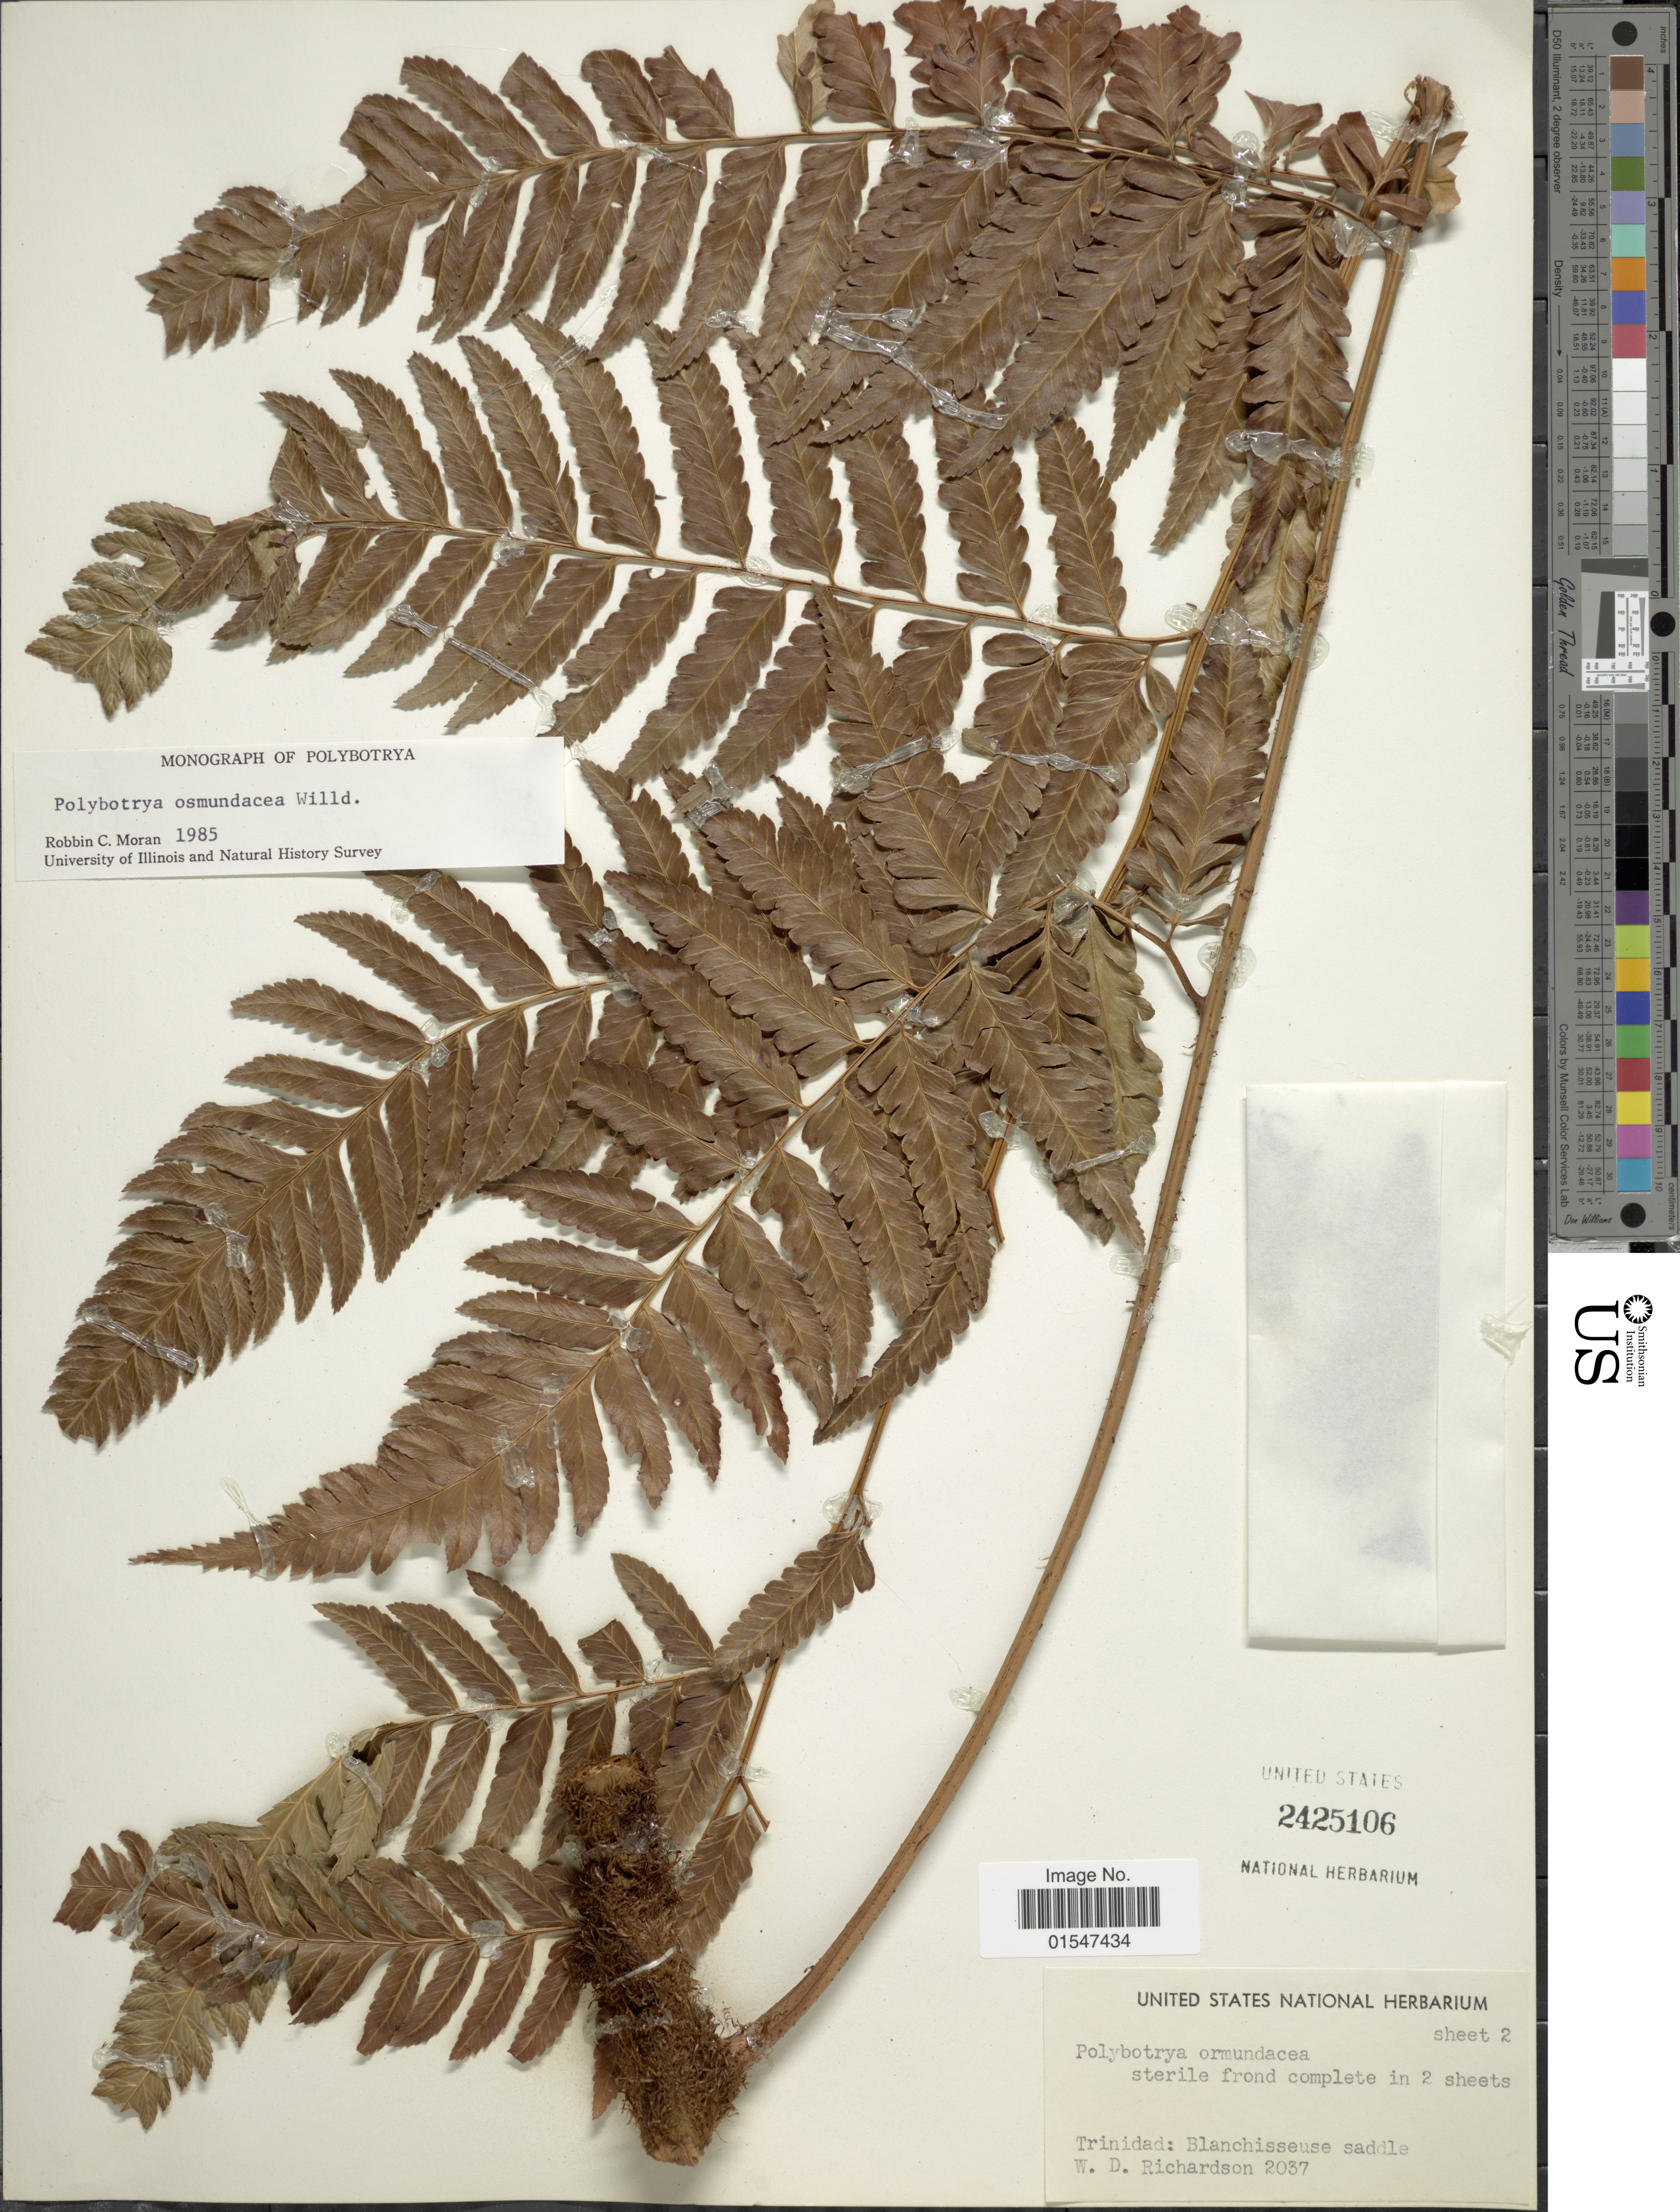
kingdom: Plantae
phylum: Tracheophyta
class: Polypodiopsida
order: Polypodiales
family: Dryopteridaceae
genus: Polybotrya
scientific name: Polybotrya osmundacea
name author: Humb. & Bonpl. ex Willd.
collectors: W. D. Richardson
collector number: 2037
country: Trinidad and Tobago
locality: Blanchisseuse saddle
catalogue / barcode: US 2425106